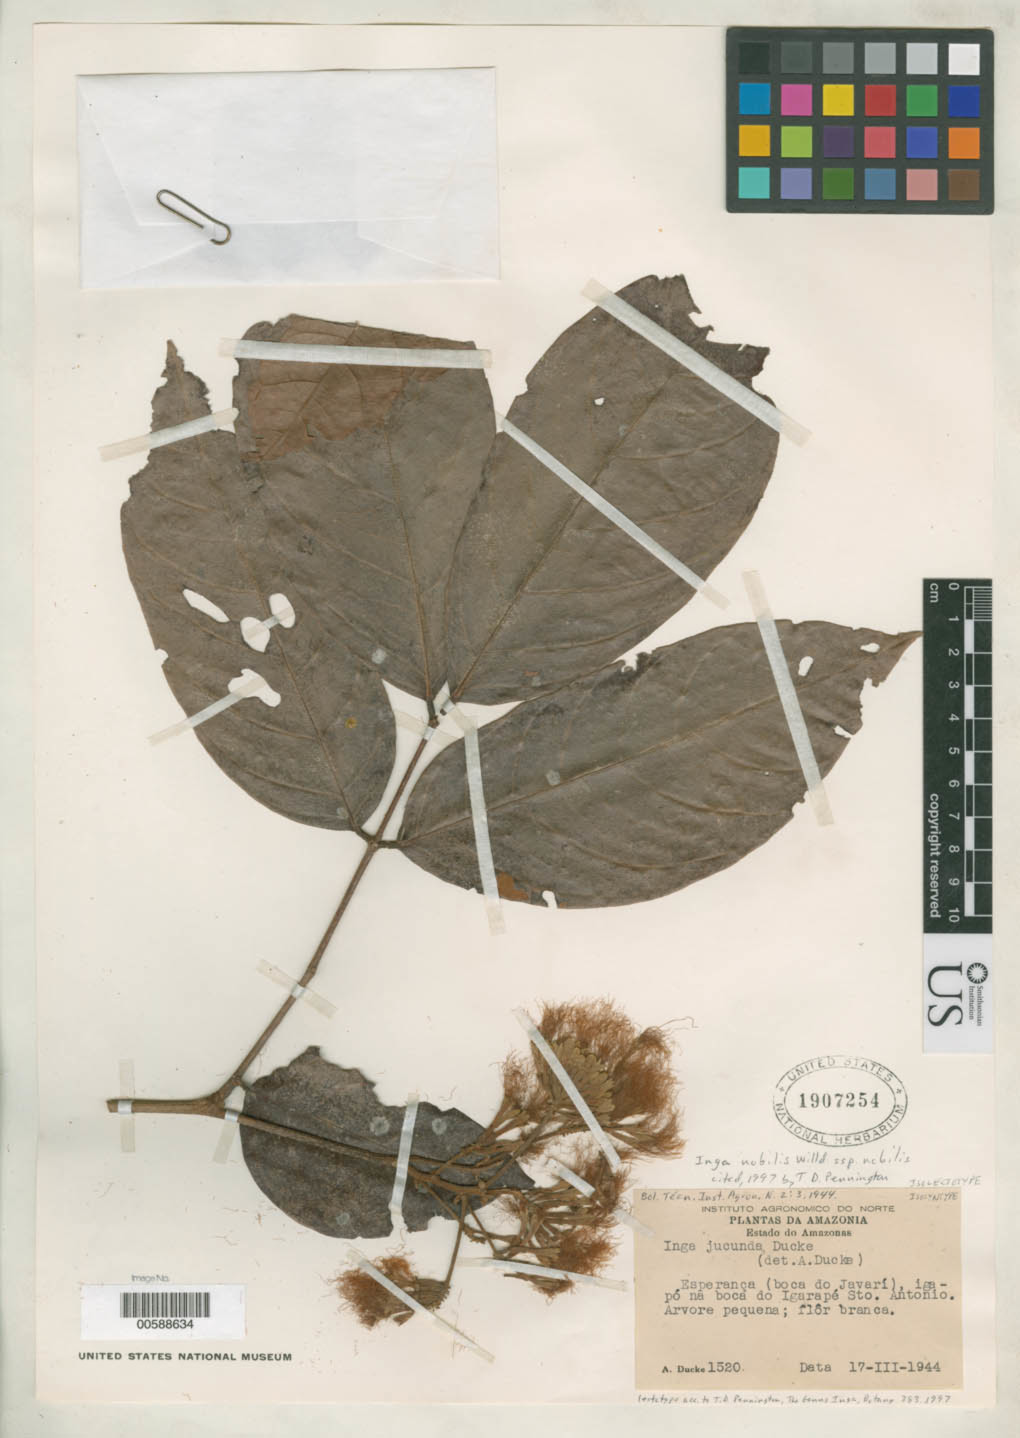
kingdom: Plantae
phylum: Tracheophyta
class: Magnoliopsida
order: Fabales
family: Fabaceae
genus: Inga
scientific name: Inga jucunda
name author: Ducke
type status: Isolectotype; Isosyntype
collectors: A. Ducke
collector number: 1520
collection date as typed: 17 Mar 1944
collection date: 1944-03-17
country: Brazil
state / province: Amazonas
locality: Esperanca, Boca do Javari, Igapo na boca do Igarape Sto. Antonio.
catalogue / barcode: US 1907254